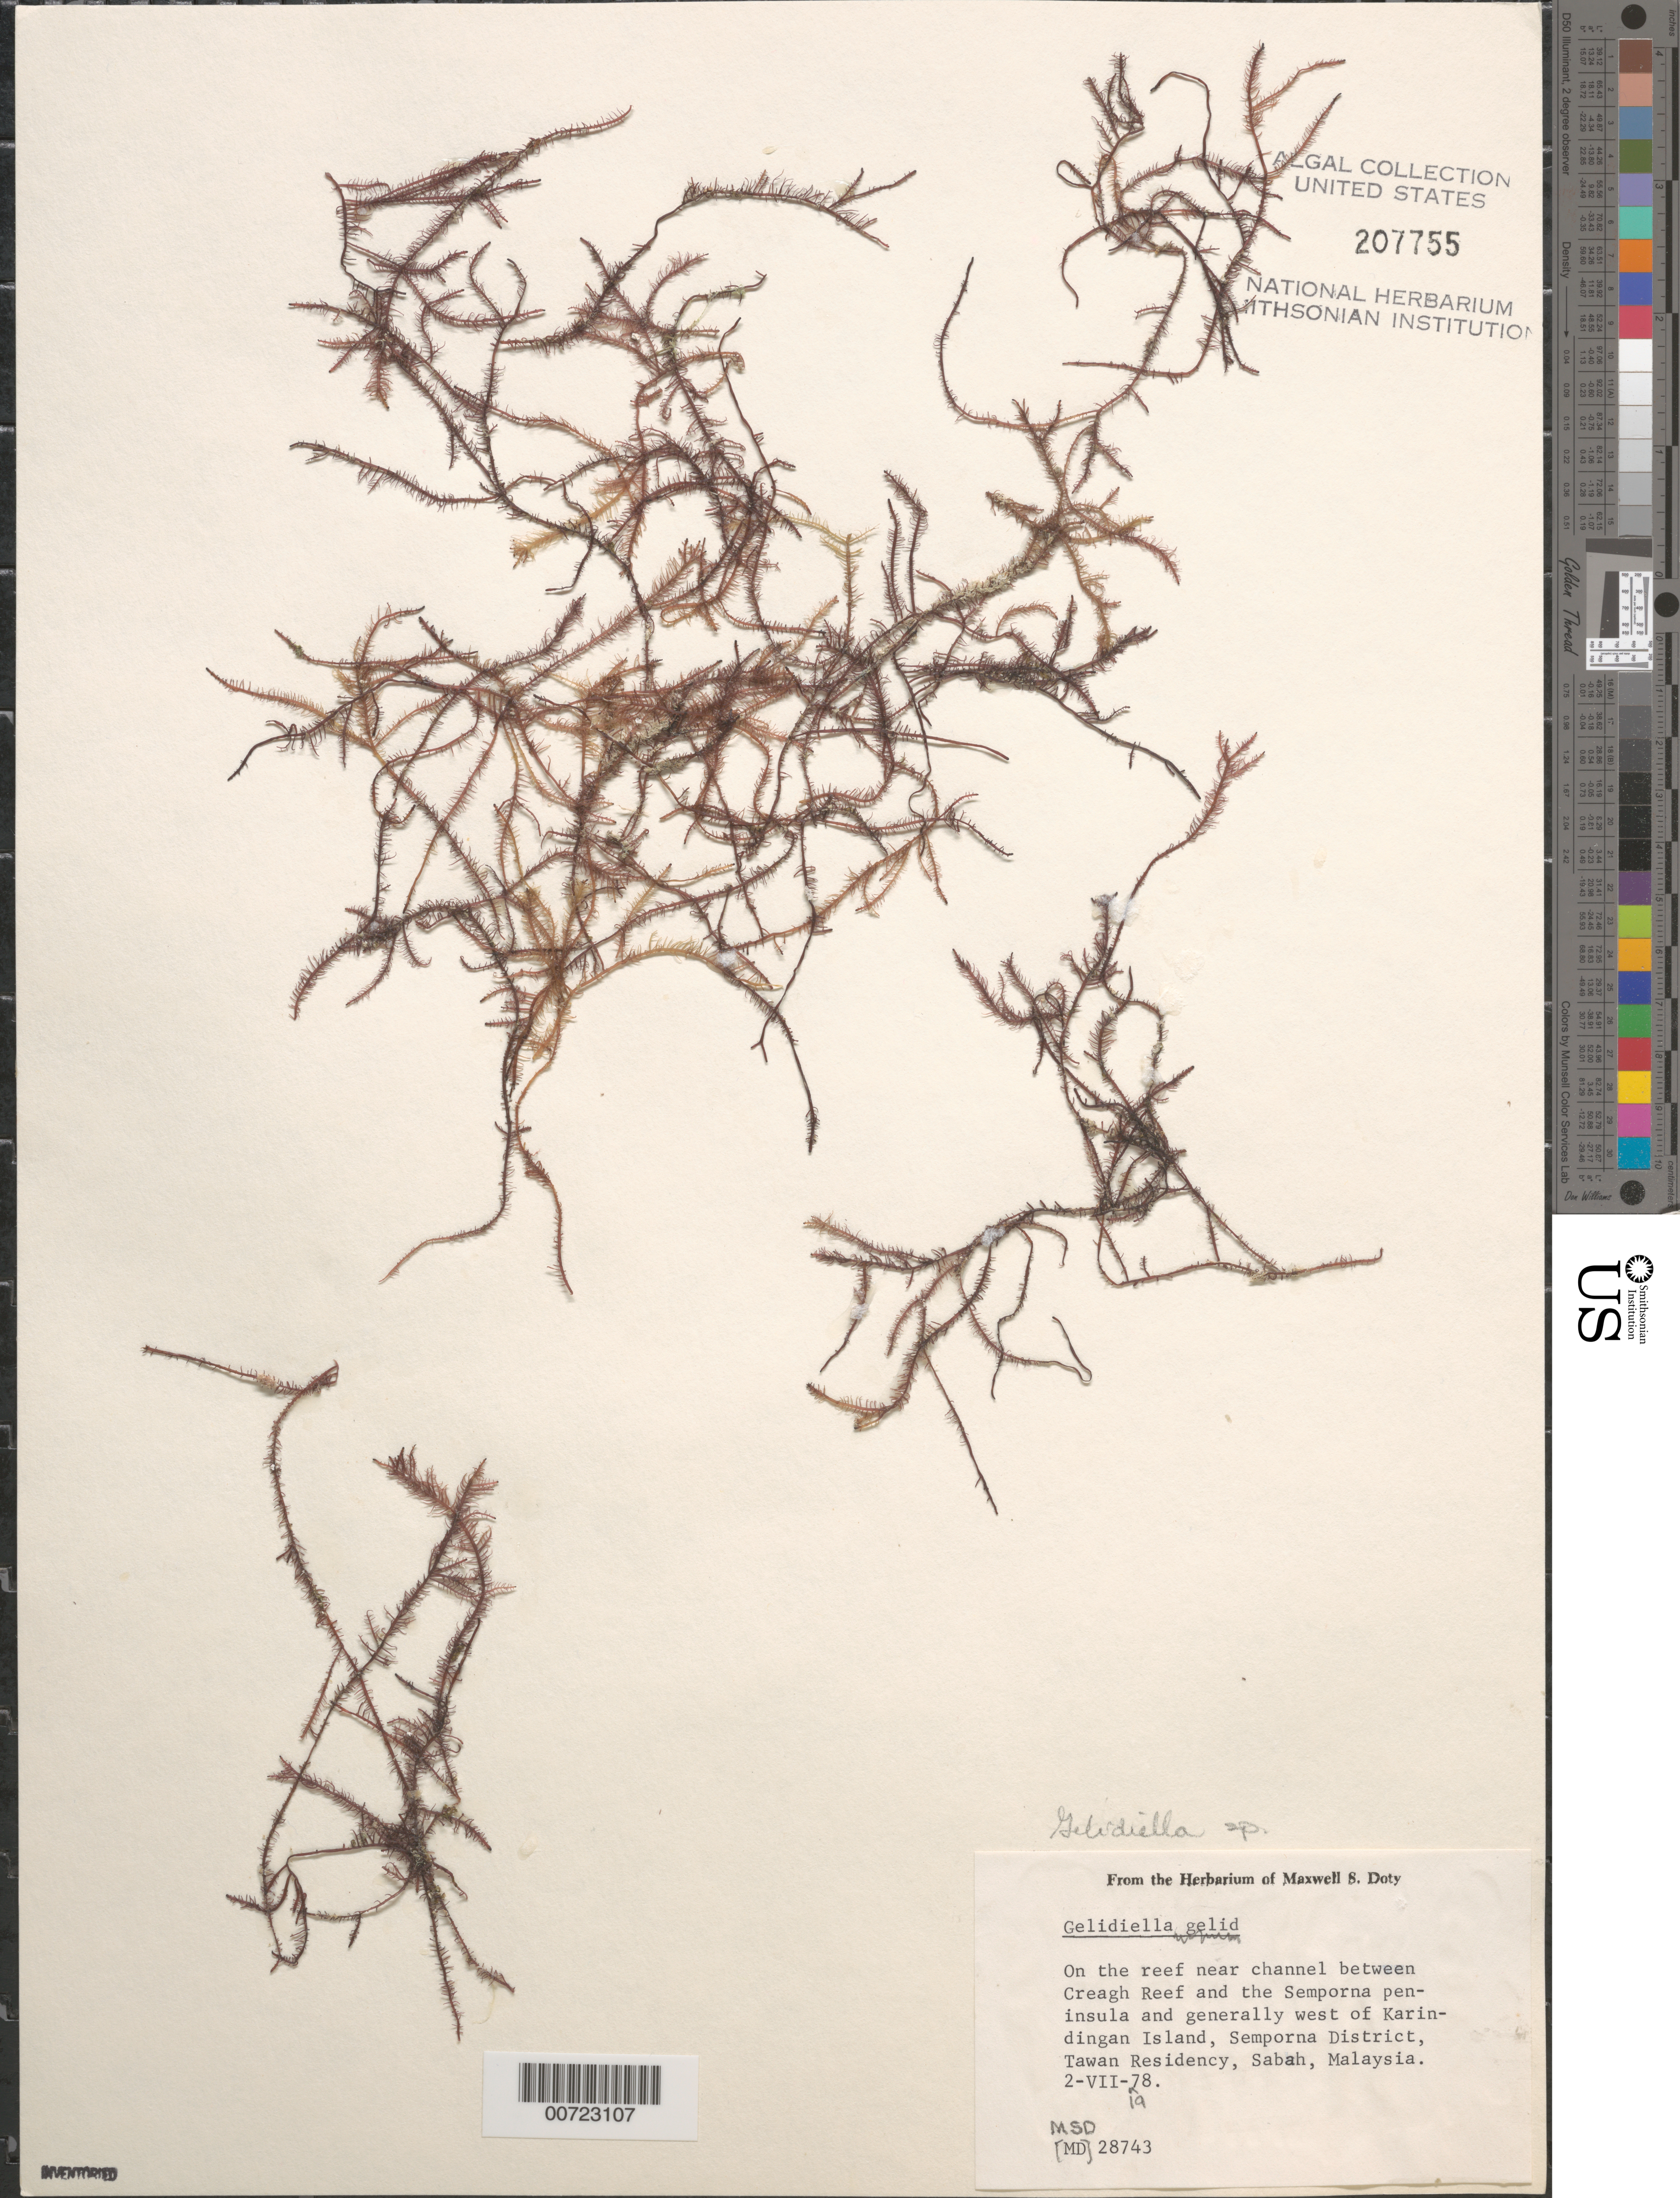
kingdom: Plantae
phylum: Rhodophyta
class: Florideophyceae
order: Gelidiales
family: Gelidiellaceae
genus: Gelidiella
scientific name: Gelidiella sp.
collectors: M. S. Doty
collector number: MSD 28743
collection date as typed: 02 Jul 1978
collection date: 1978-07-02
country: Malaysia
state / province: Sabah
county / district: Semporna District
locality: Between Creagh Reef and Semporna Peninsula, west of Karindingan Island, Tawan Residency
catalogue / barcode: US 207755